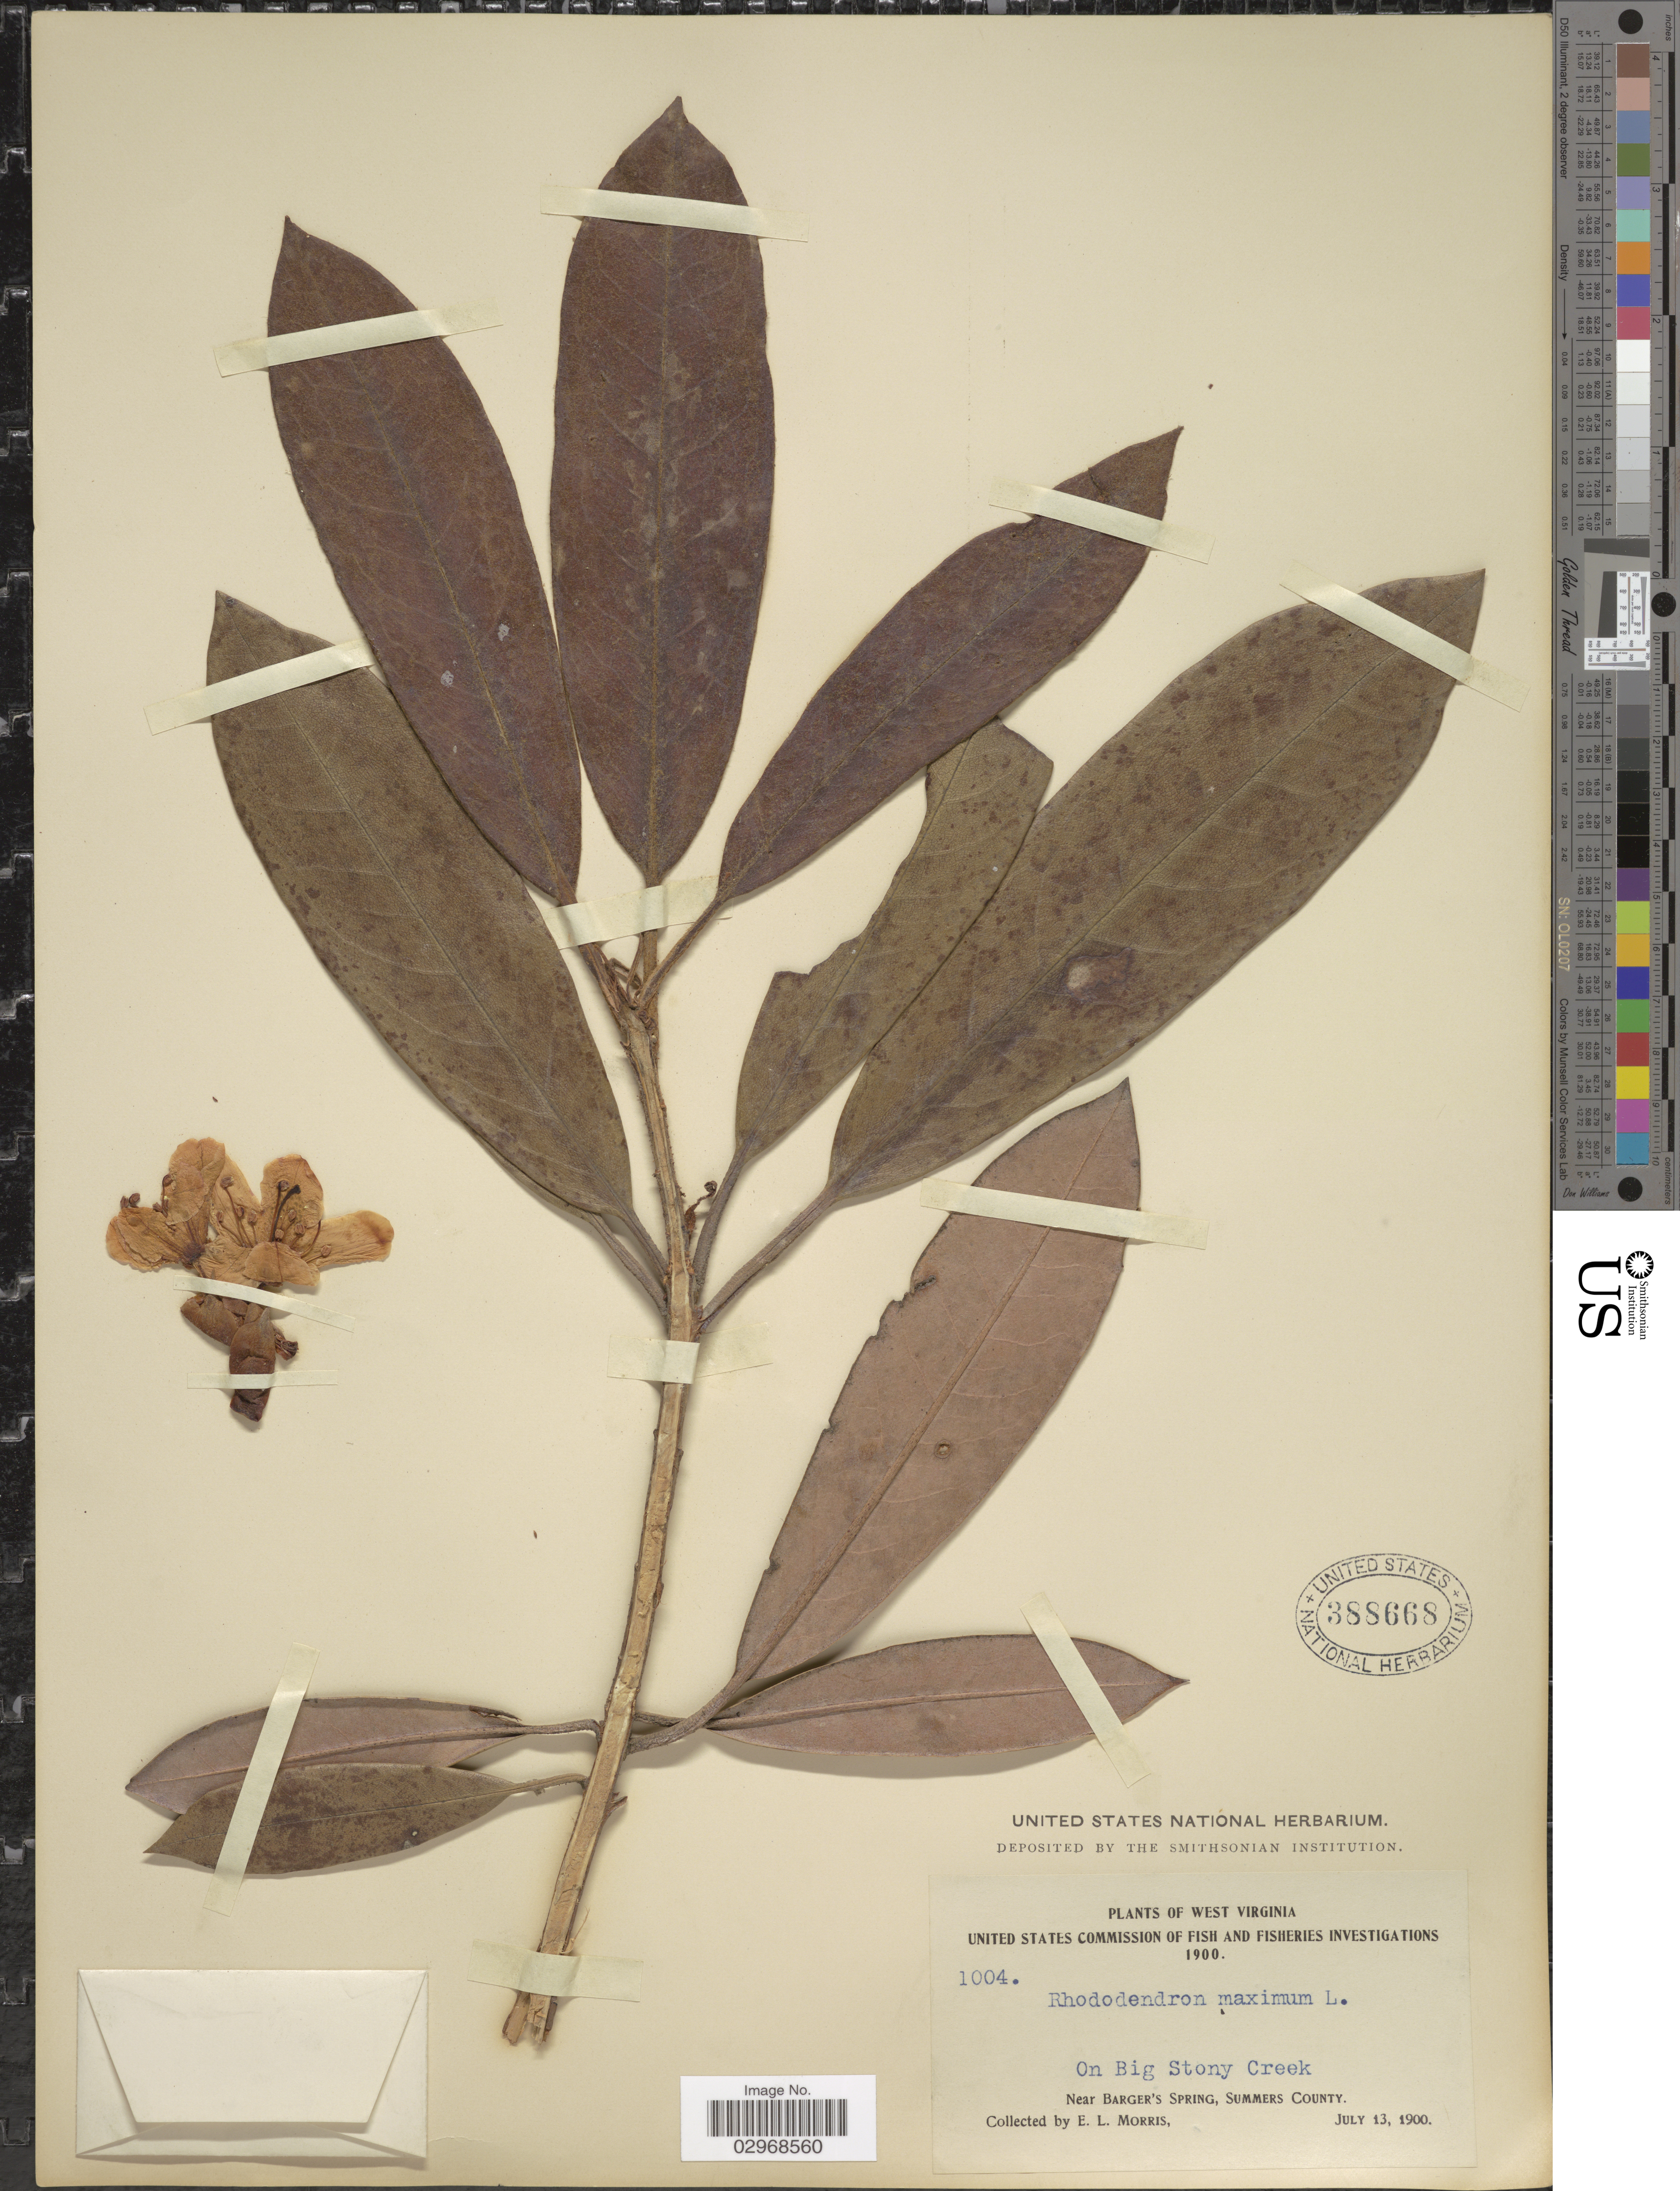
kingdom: Plantae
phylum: Tracheophyta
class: Magnoliopsida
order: Ericales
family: Ericaceae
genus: Rhododendron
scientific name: Rhododendron maximum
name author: L.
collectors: E. Morris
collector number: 1004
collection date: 1900-07-13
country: United States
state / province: West Virginia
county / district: Summers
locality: On Big Stoney Creek. Near Barger's Spring, Summers County.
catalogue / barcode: US 388668